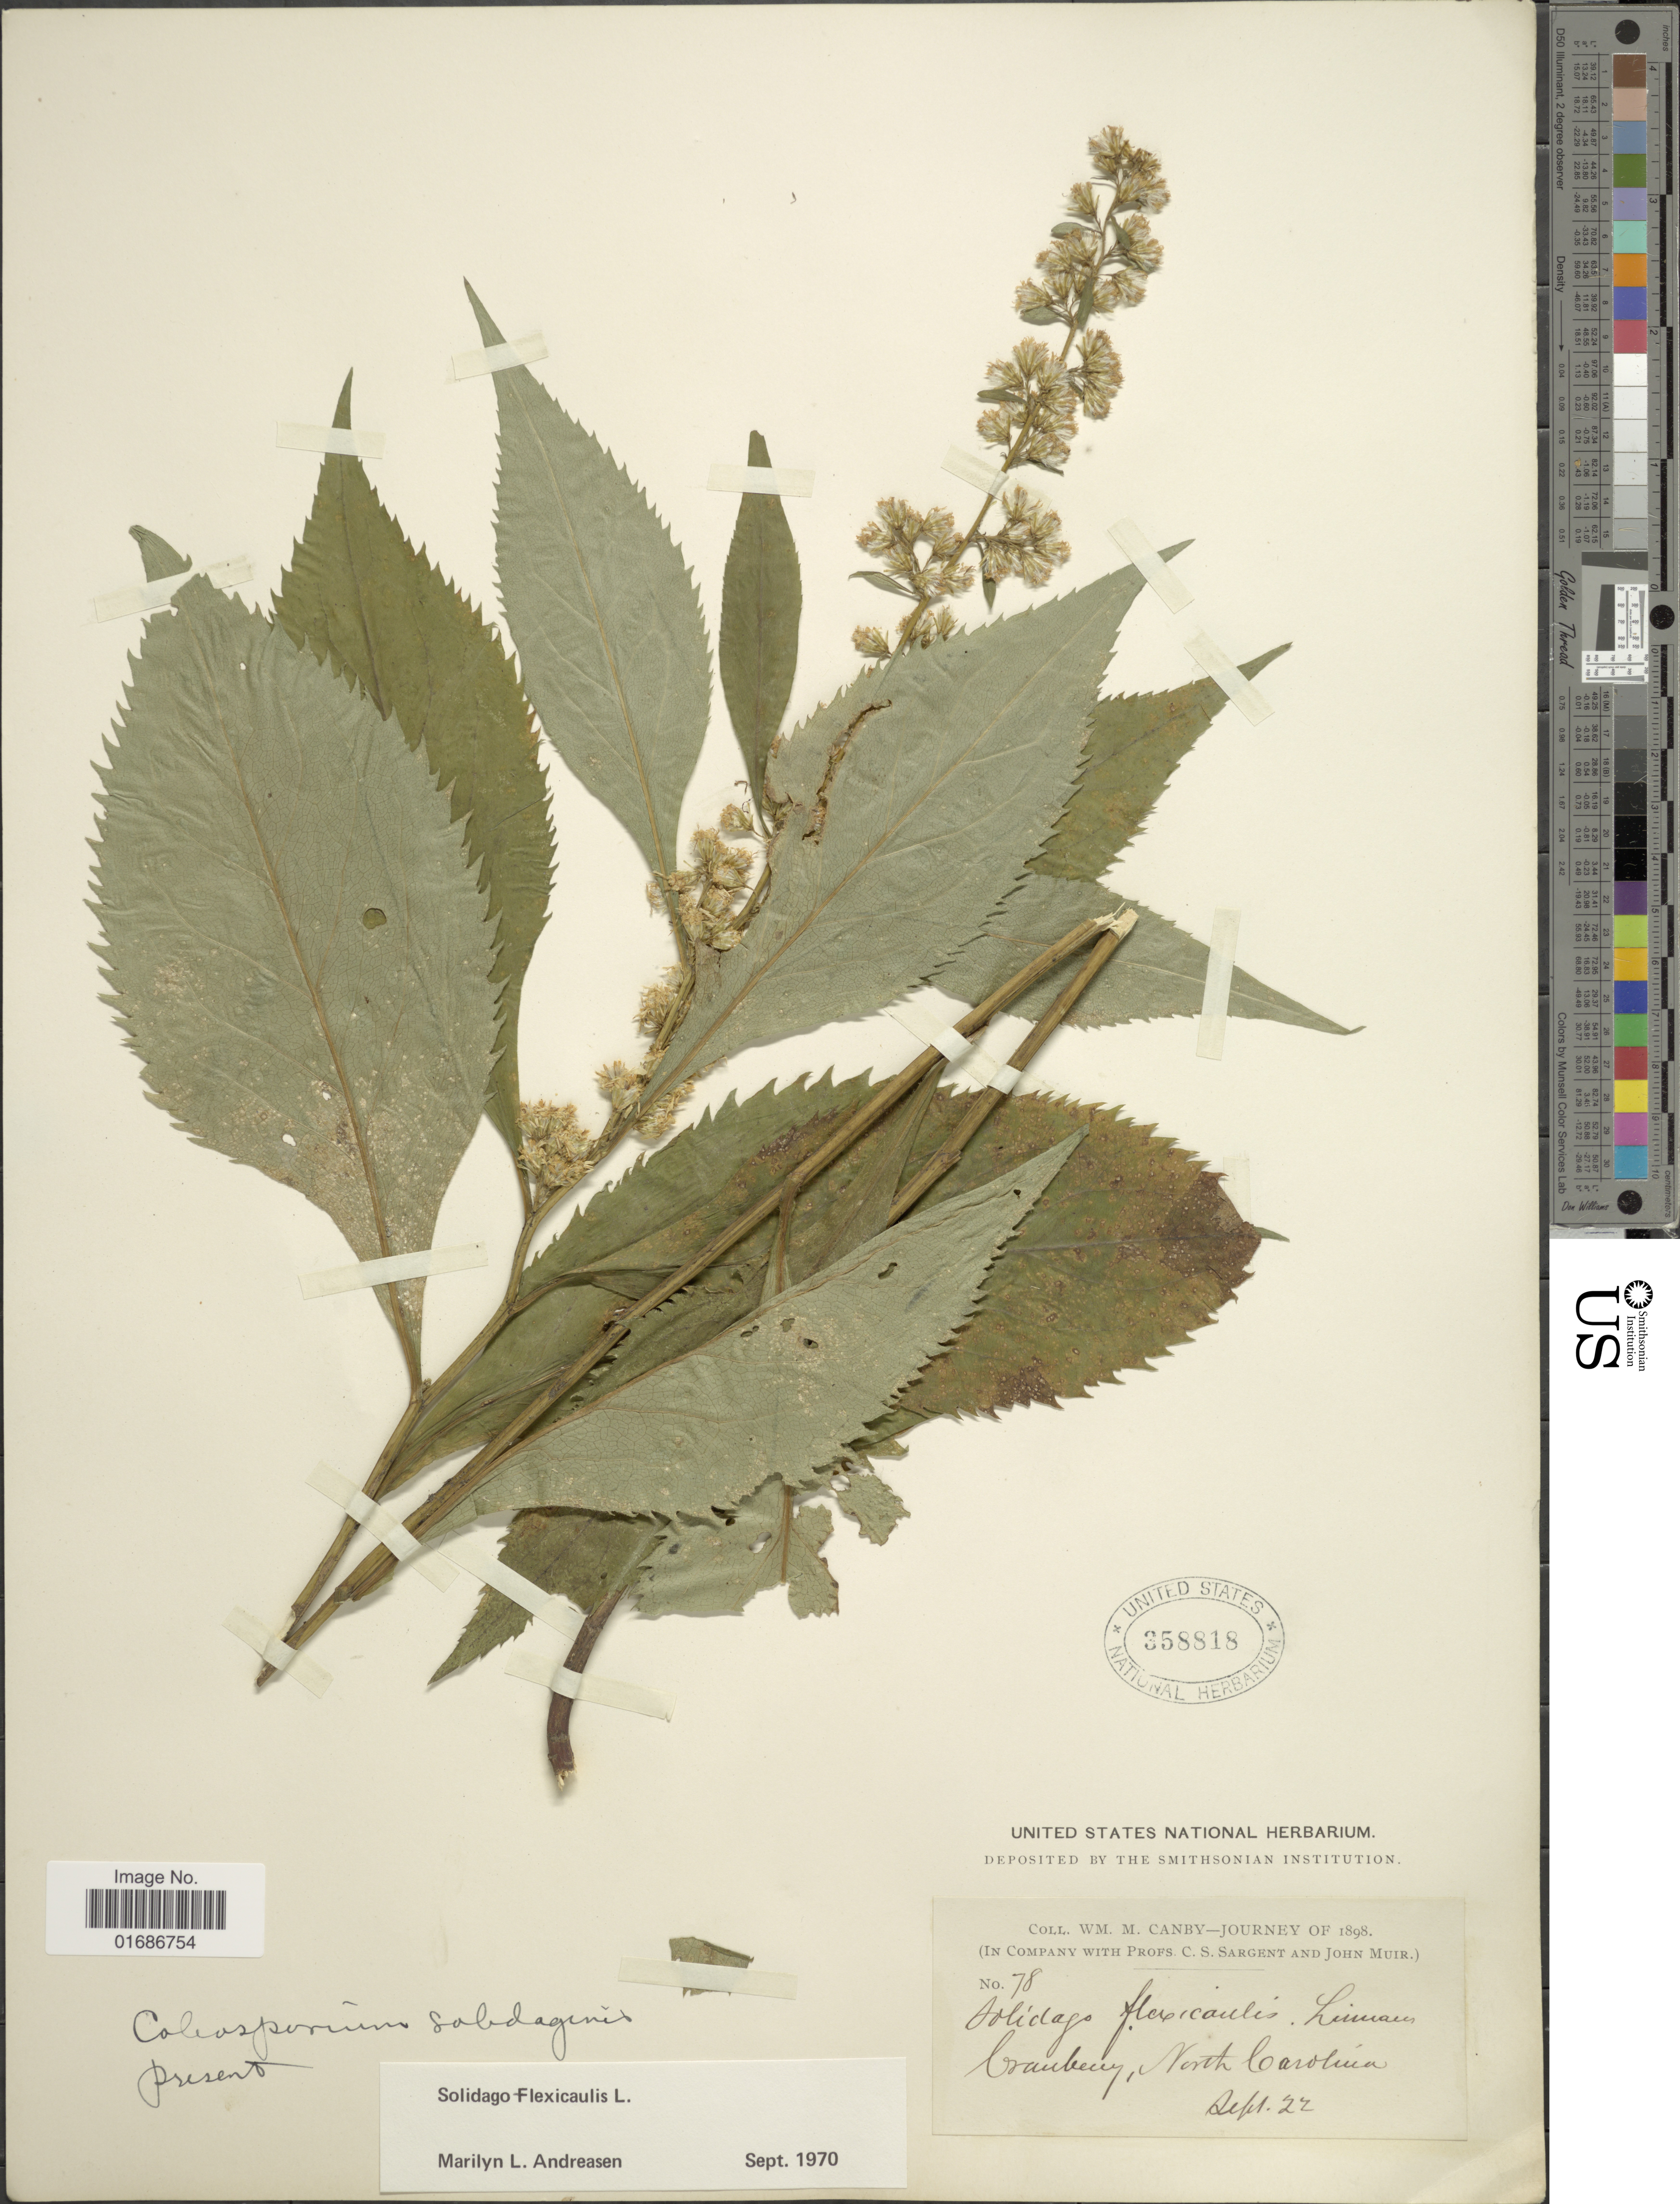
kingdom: Plantae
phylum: Tracheophyta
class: Magnoliopsida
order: Asterales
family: Asteraceae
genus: Solidago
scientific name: Solidago flexicaulis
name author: L.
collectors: W. M. Canby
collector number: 78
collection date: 1898-09-22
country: United States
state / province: North Carolina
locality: Cranberry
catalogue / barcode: US 358818